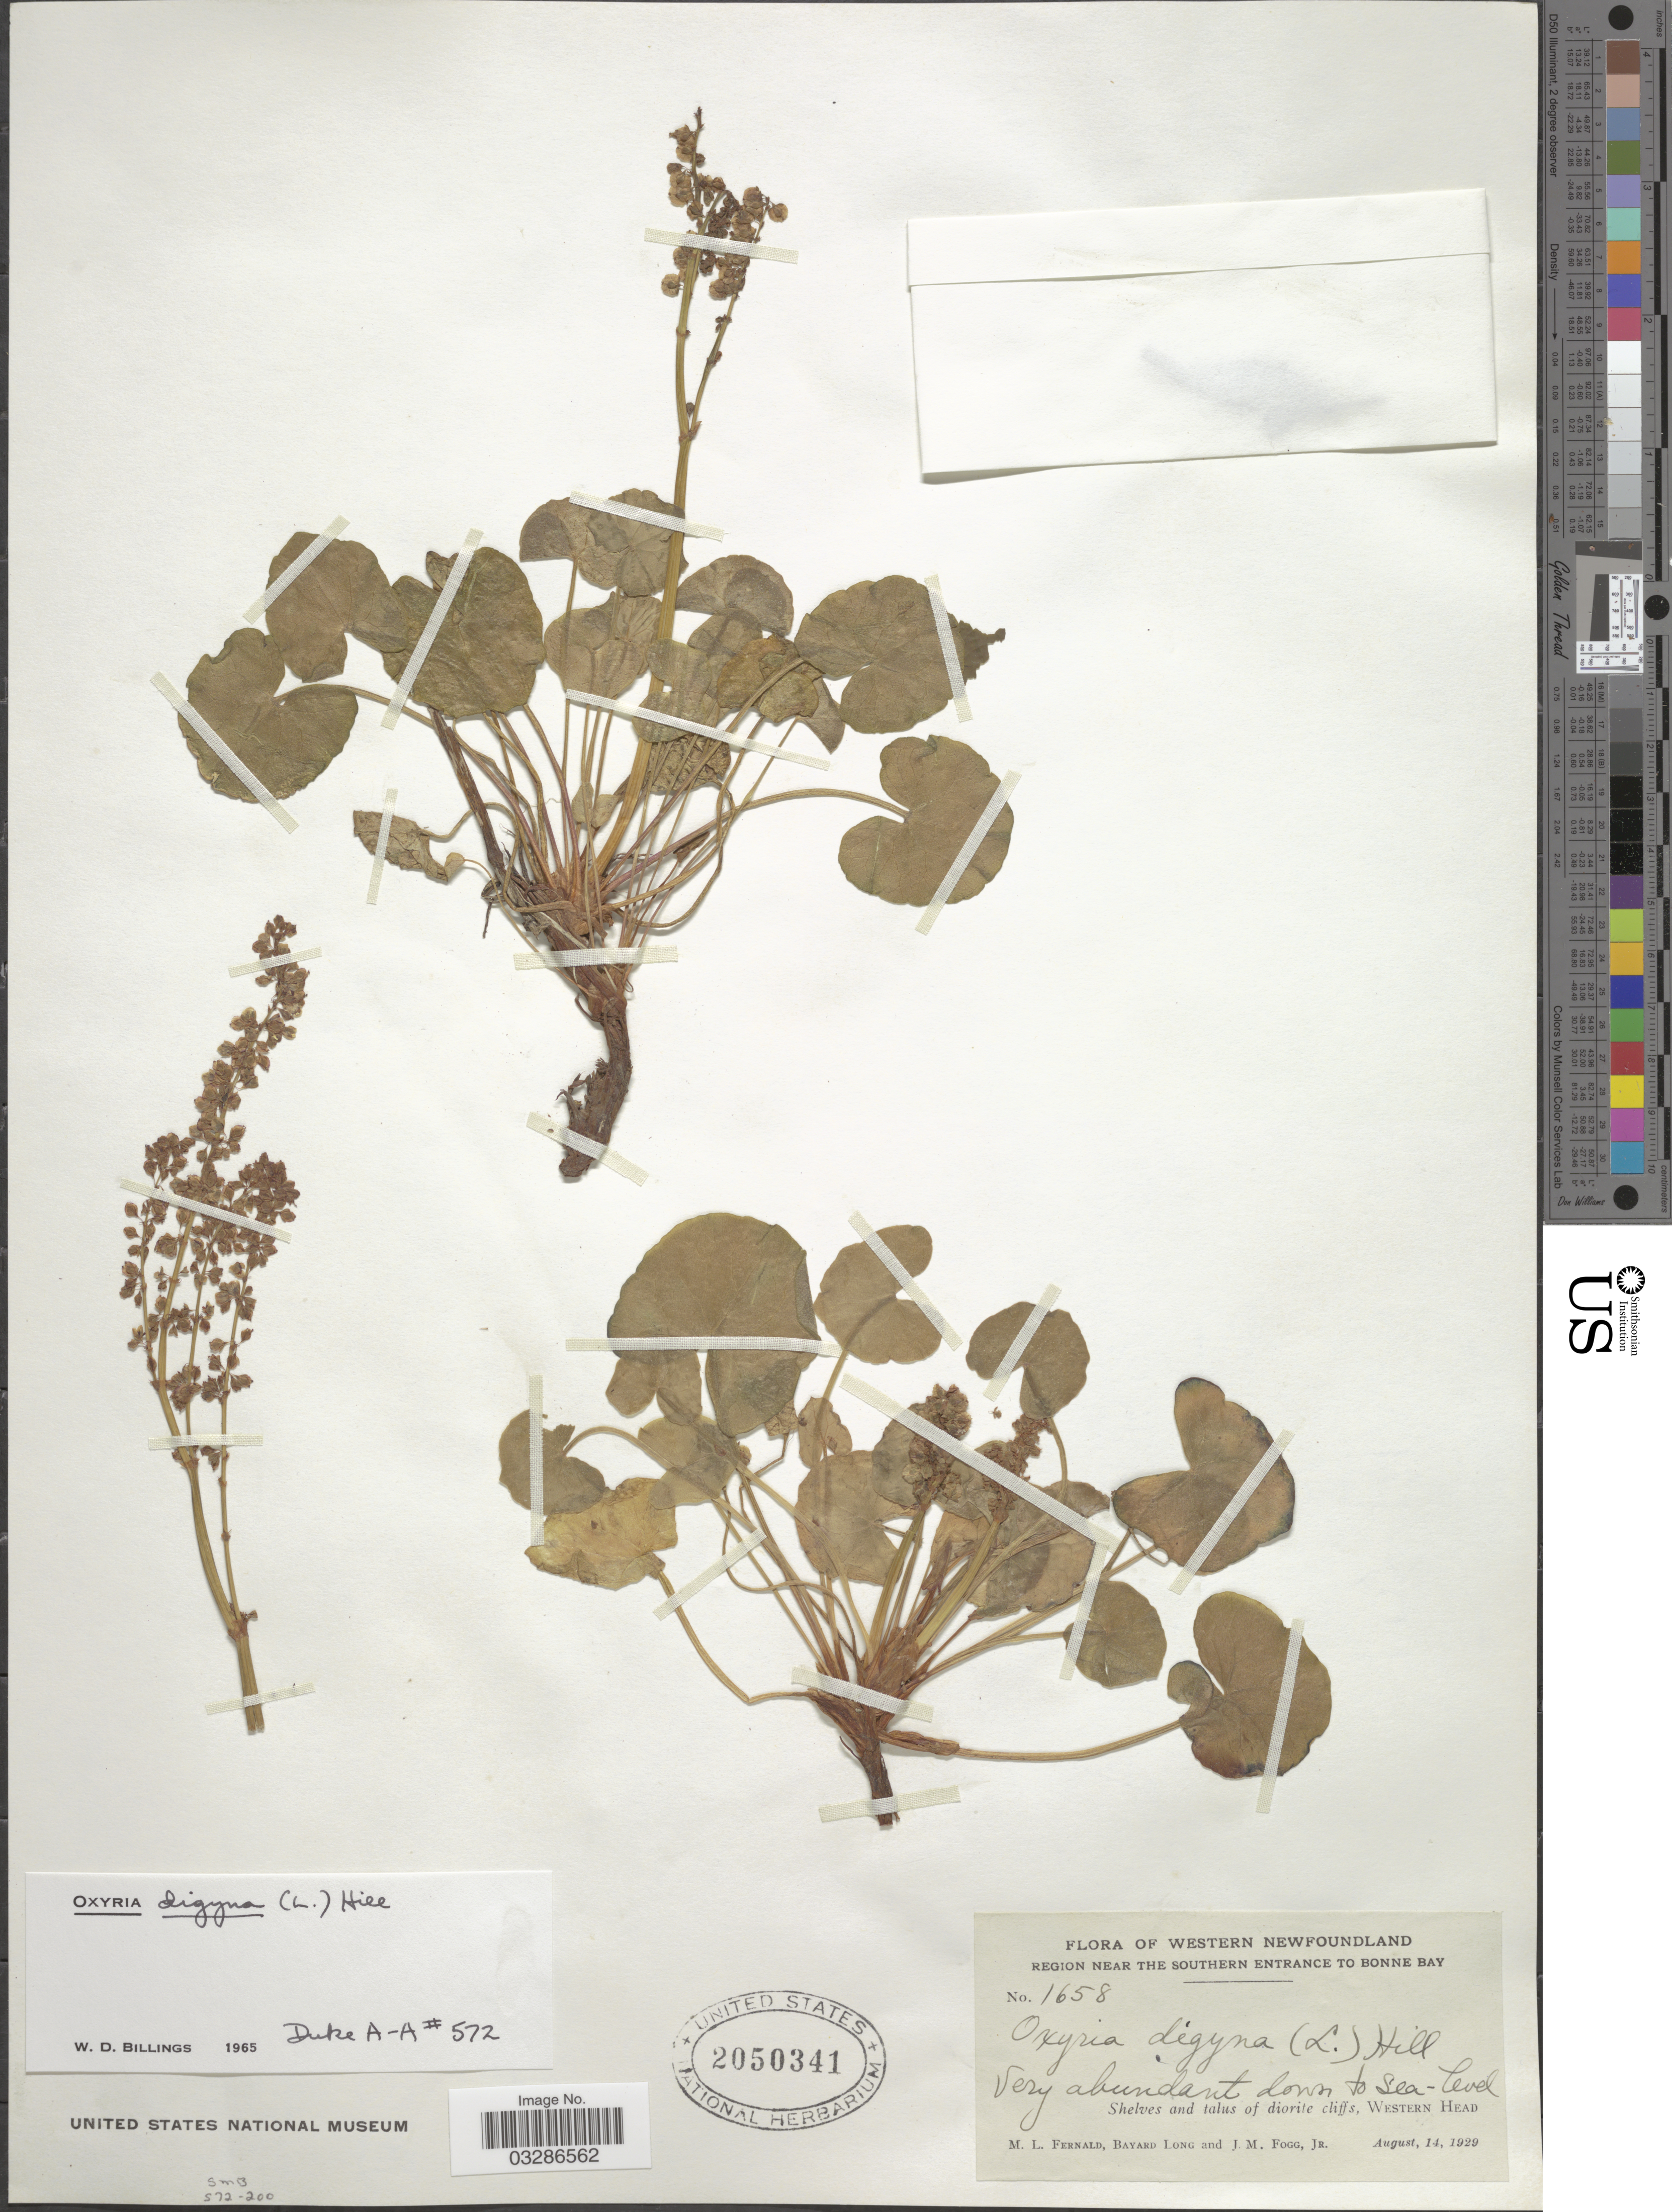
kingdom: Plantae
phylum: Tracheophyta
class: Magnoliopsida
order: Caryophyllales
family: Polygonaceae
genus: Oxyria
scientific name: Oxyria digyna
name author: (L.) Hill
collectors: M. L. Fernald, B. Long & J. Fogg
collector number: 1658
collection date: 1929-08-14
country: Canada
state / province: Newfoundland and Labrador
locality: Western Newfoundland, Region near the Southern Entrance to Bonne Bay, Western Head.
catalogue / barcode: US 2050341